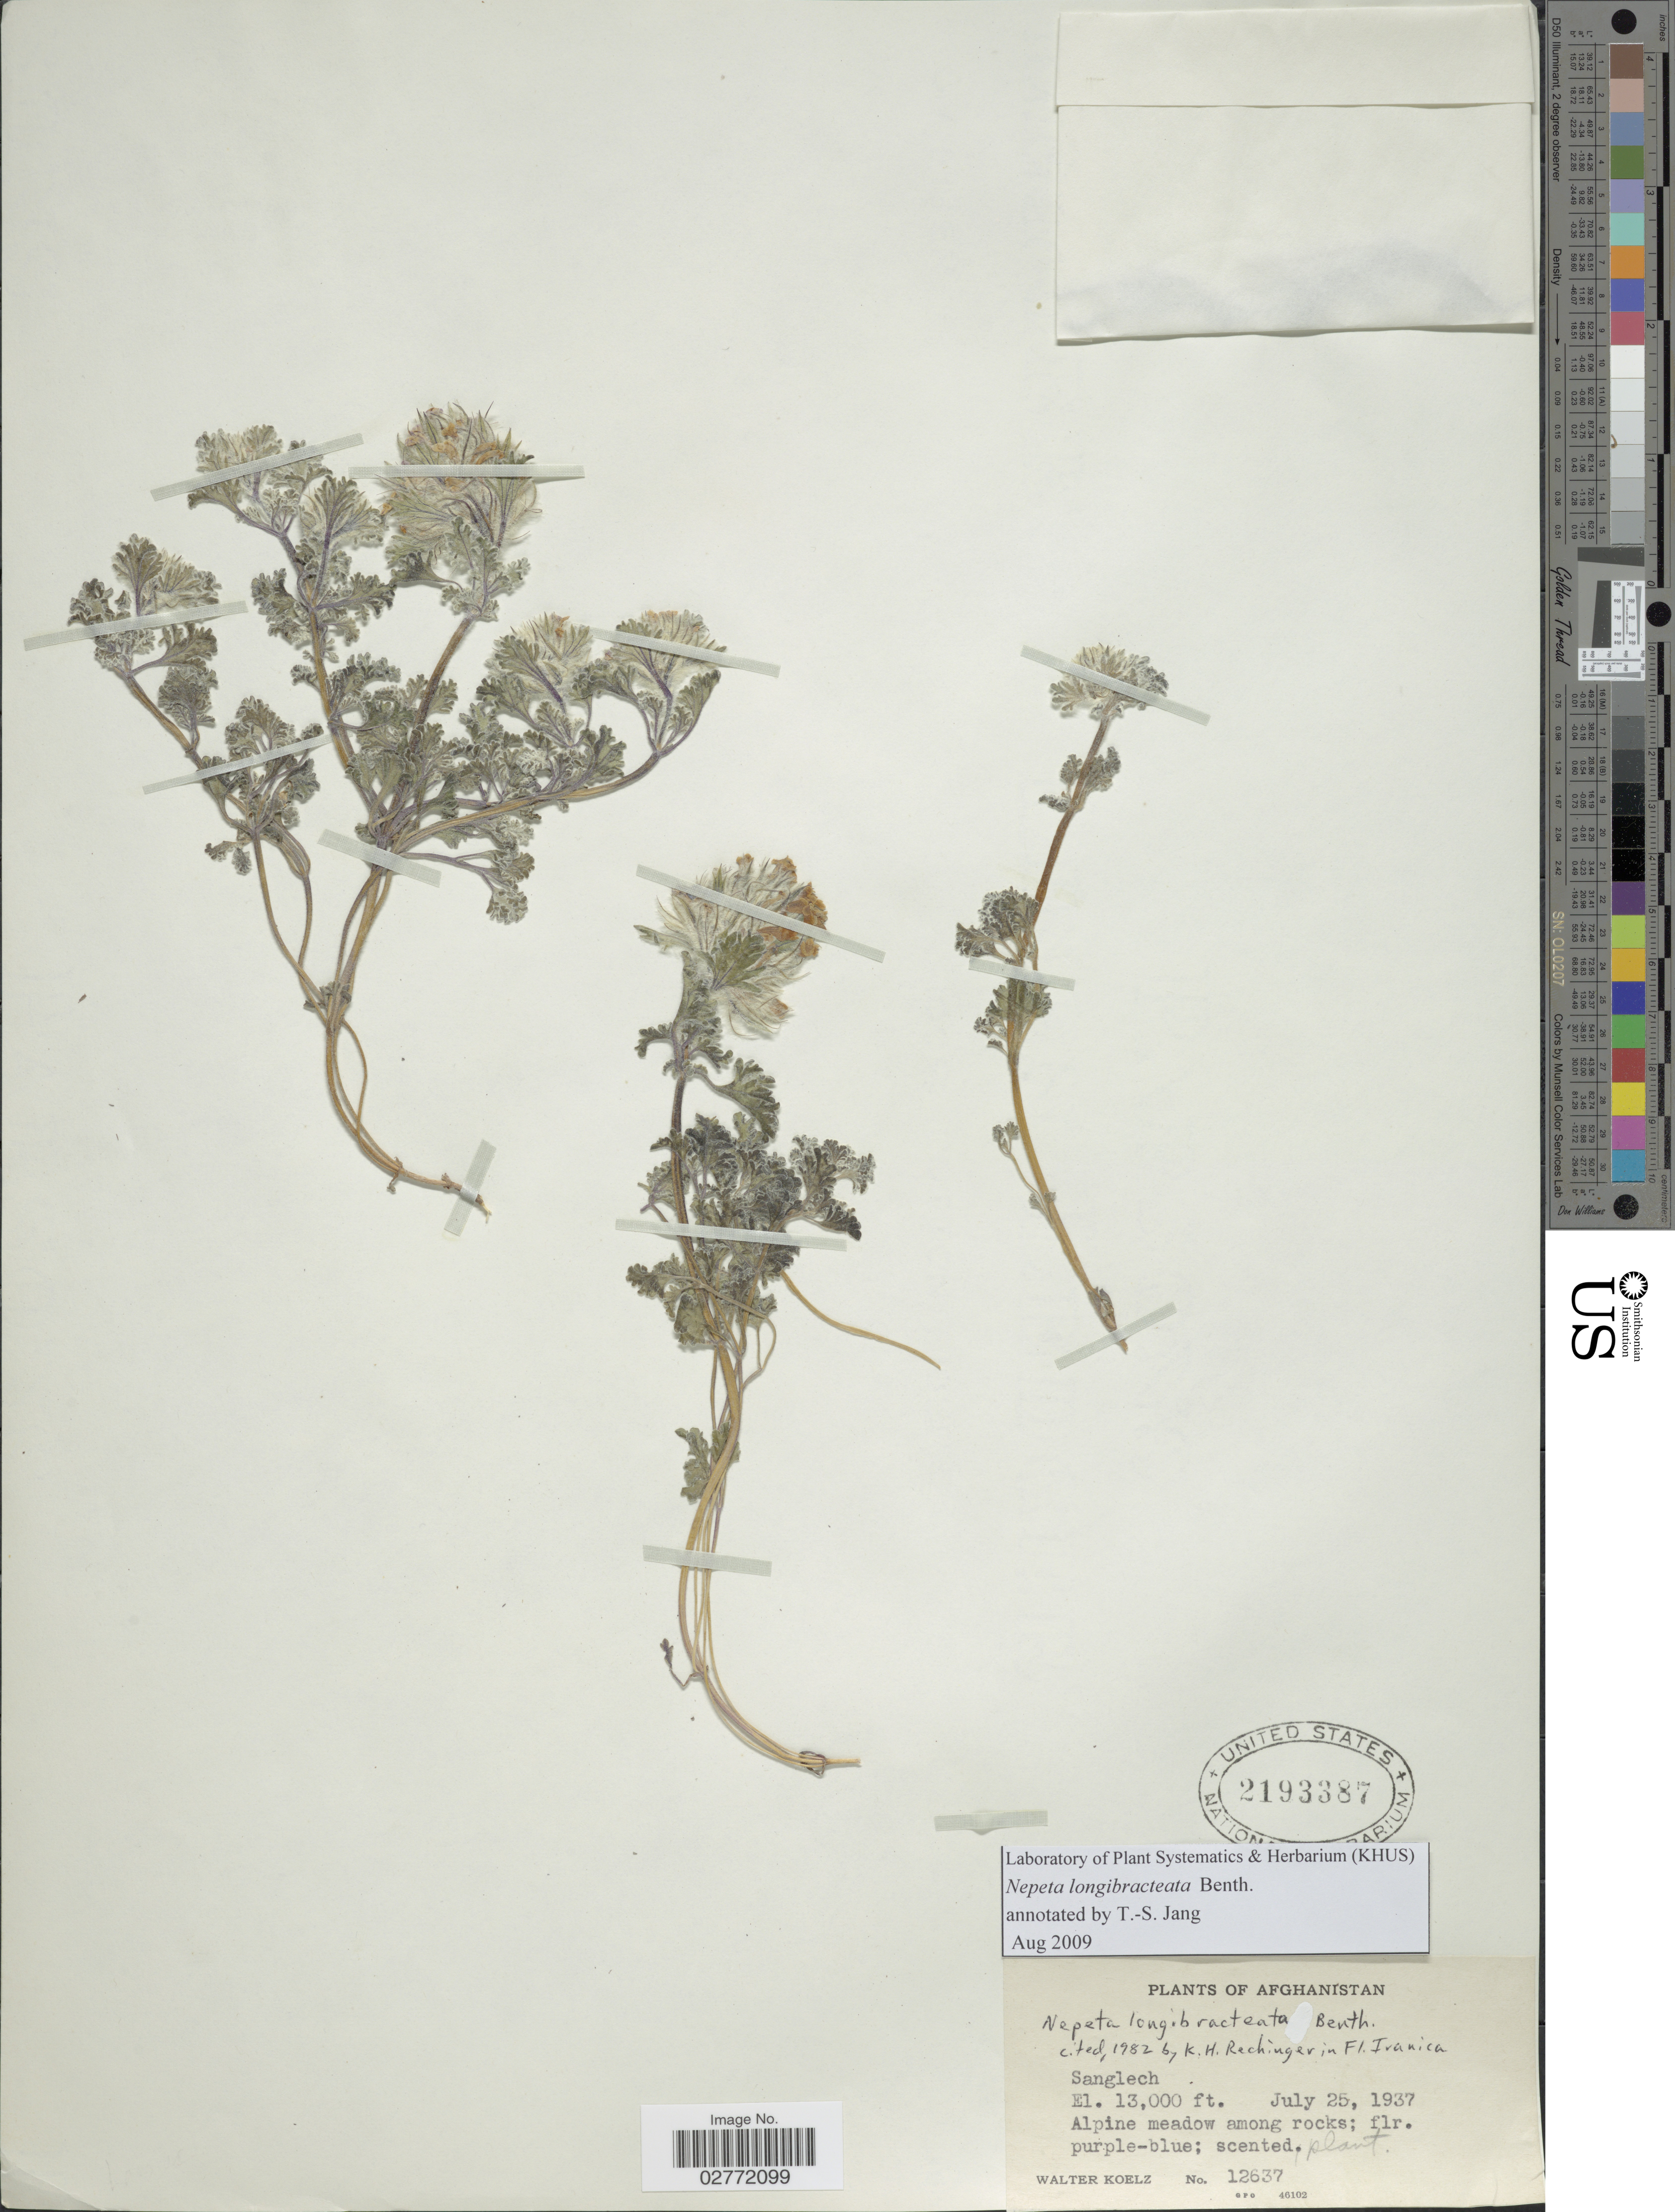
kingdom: Plantae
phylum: Tracheophyta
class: Magnoliopsida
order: Lamiales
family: Lamiaceae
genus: Nepeta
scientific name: Nepeta longibracteata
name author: Benth.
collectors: W. N. Koelz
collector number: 12637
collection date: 1937-07-25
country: Afghanistan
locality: Sanglech.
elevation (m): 3962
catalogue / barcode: US 2193387